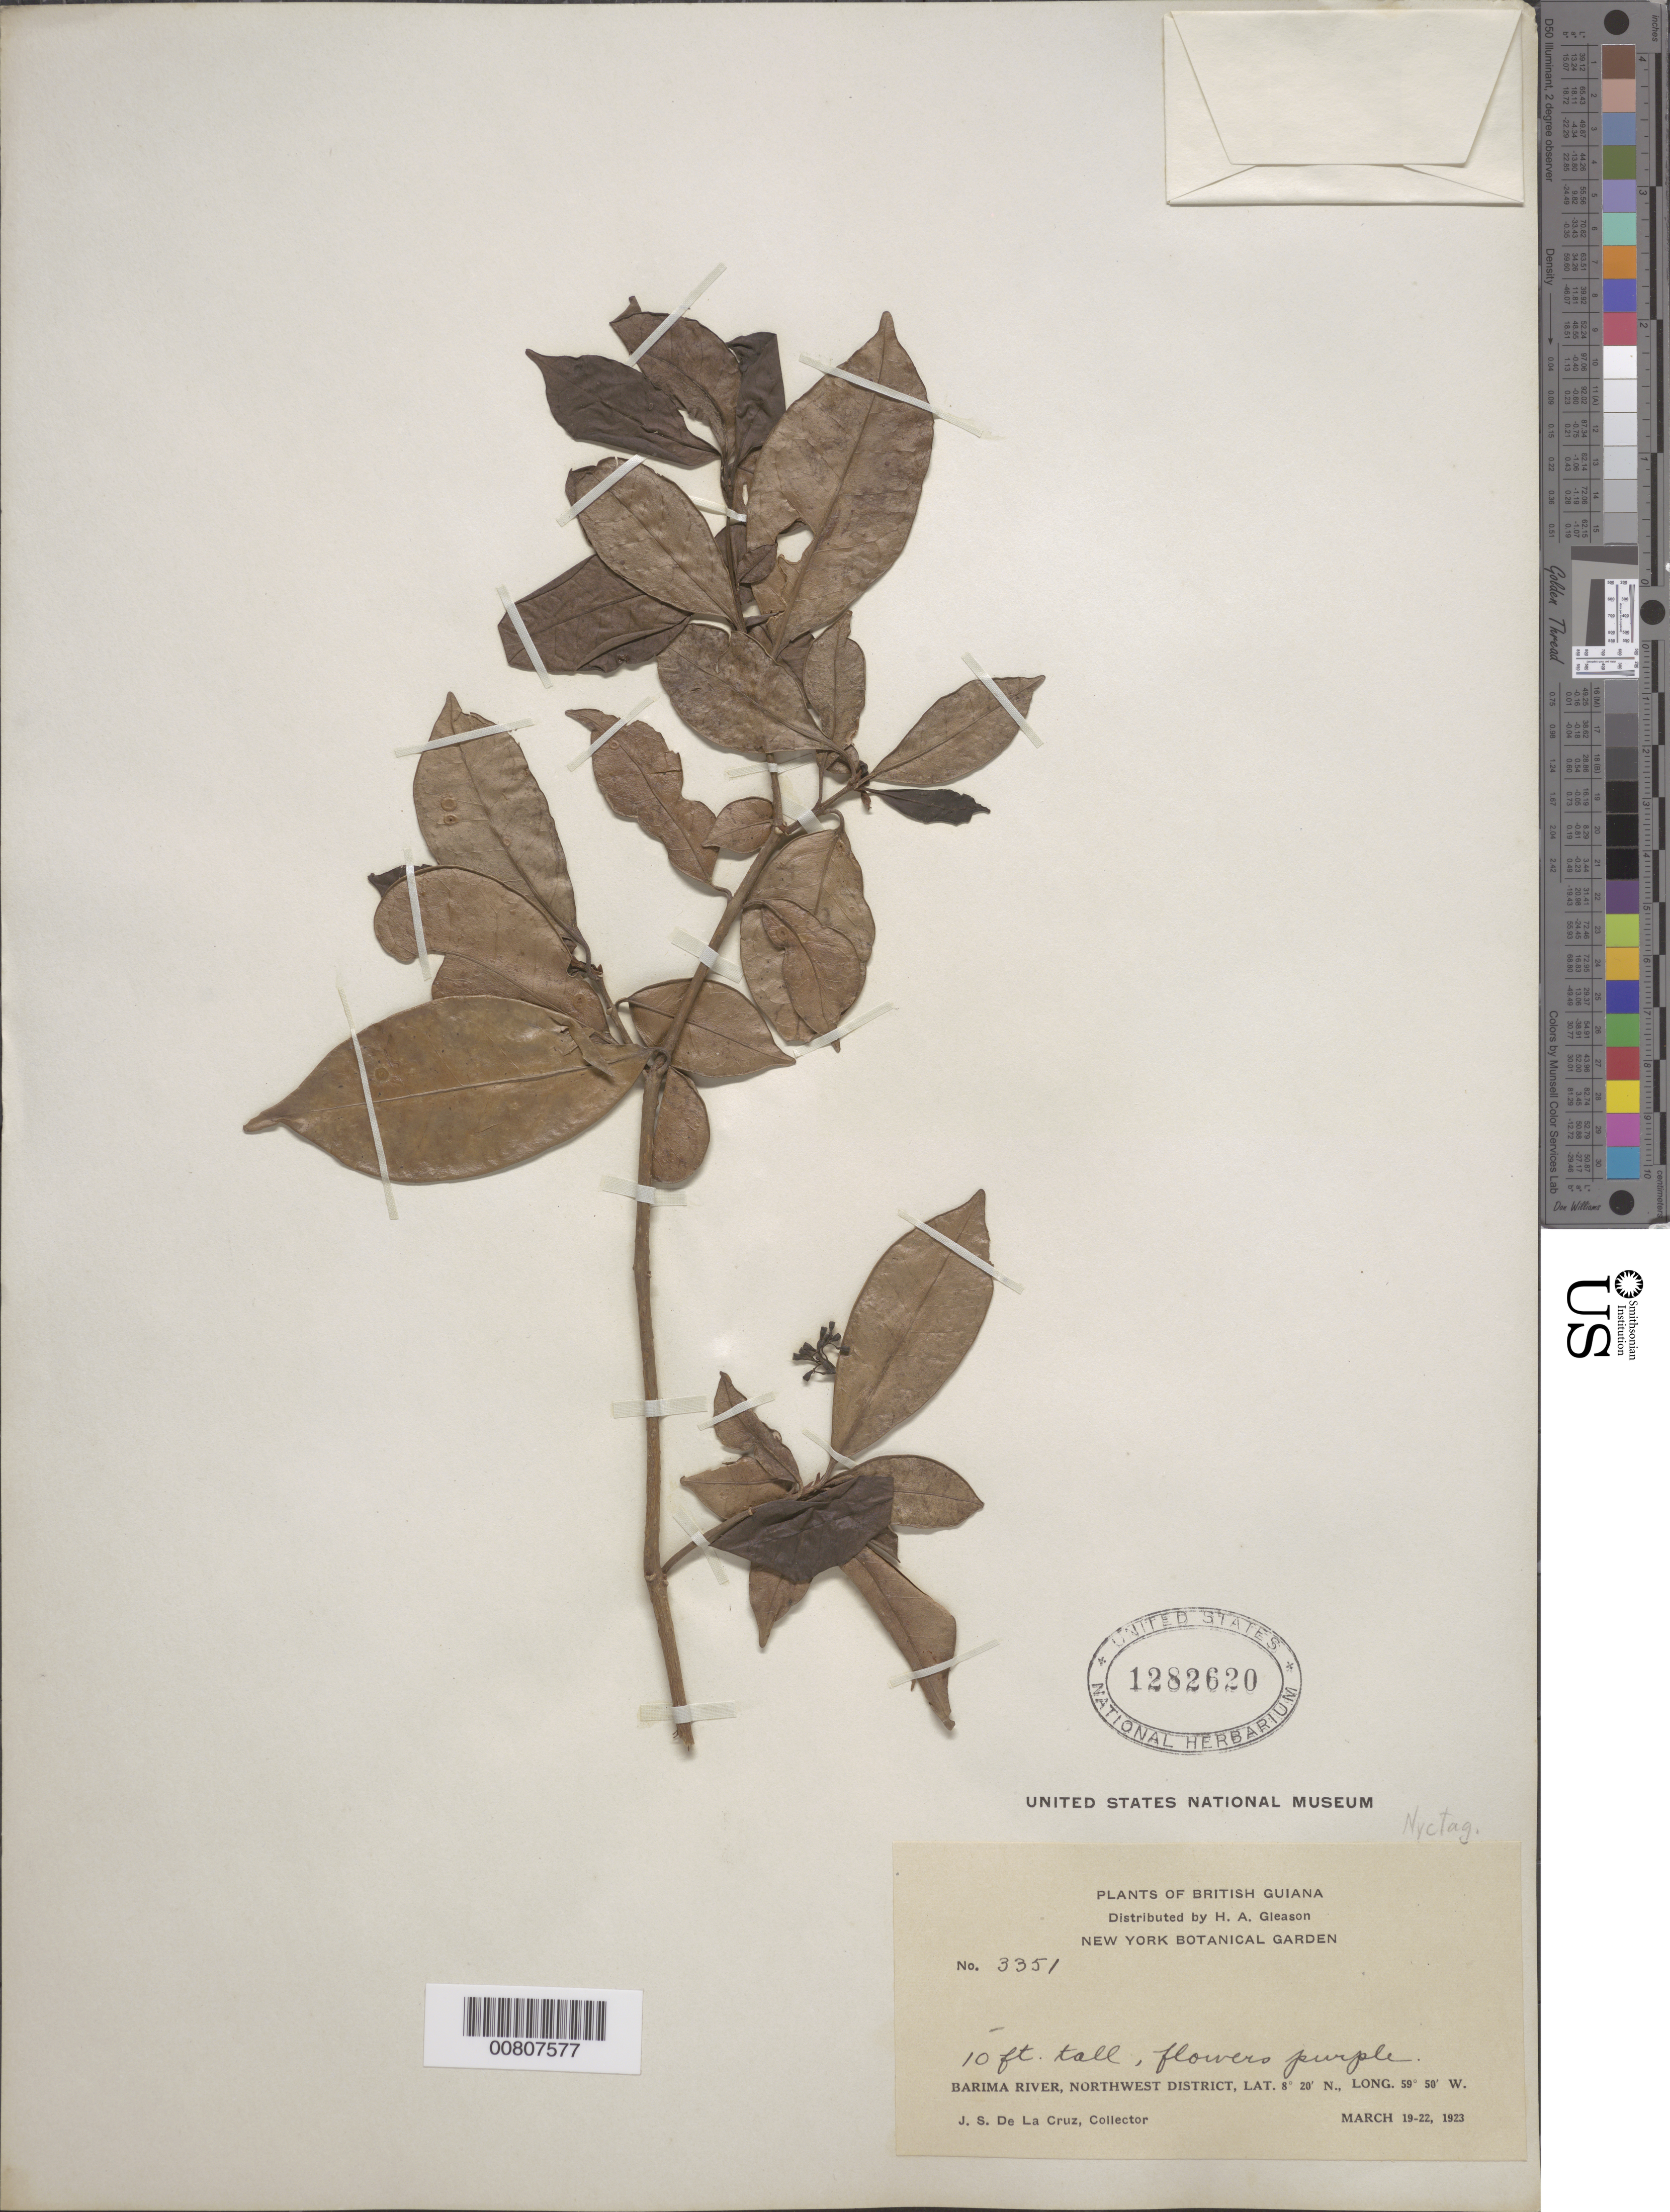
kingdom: Plantae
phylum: Tracheophyta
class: Magnoliopsida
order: Caryophyllales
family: Nyctaginaceae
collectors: J. S. de la Cruz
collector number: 3351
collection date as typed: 19-Mar-23 to 22-Mar-23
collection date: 1923-03-19/1923-03-22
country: Guyana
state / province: Barima-Waini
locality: Barima R., NW District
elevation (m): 3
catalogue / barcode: US 1282620